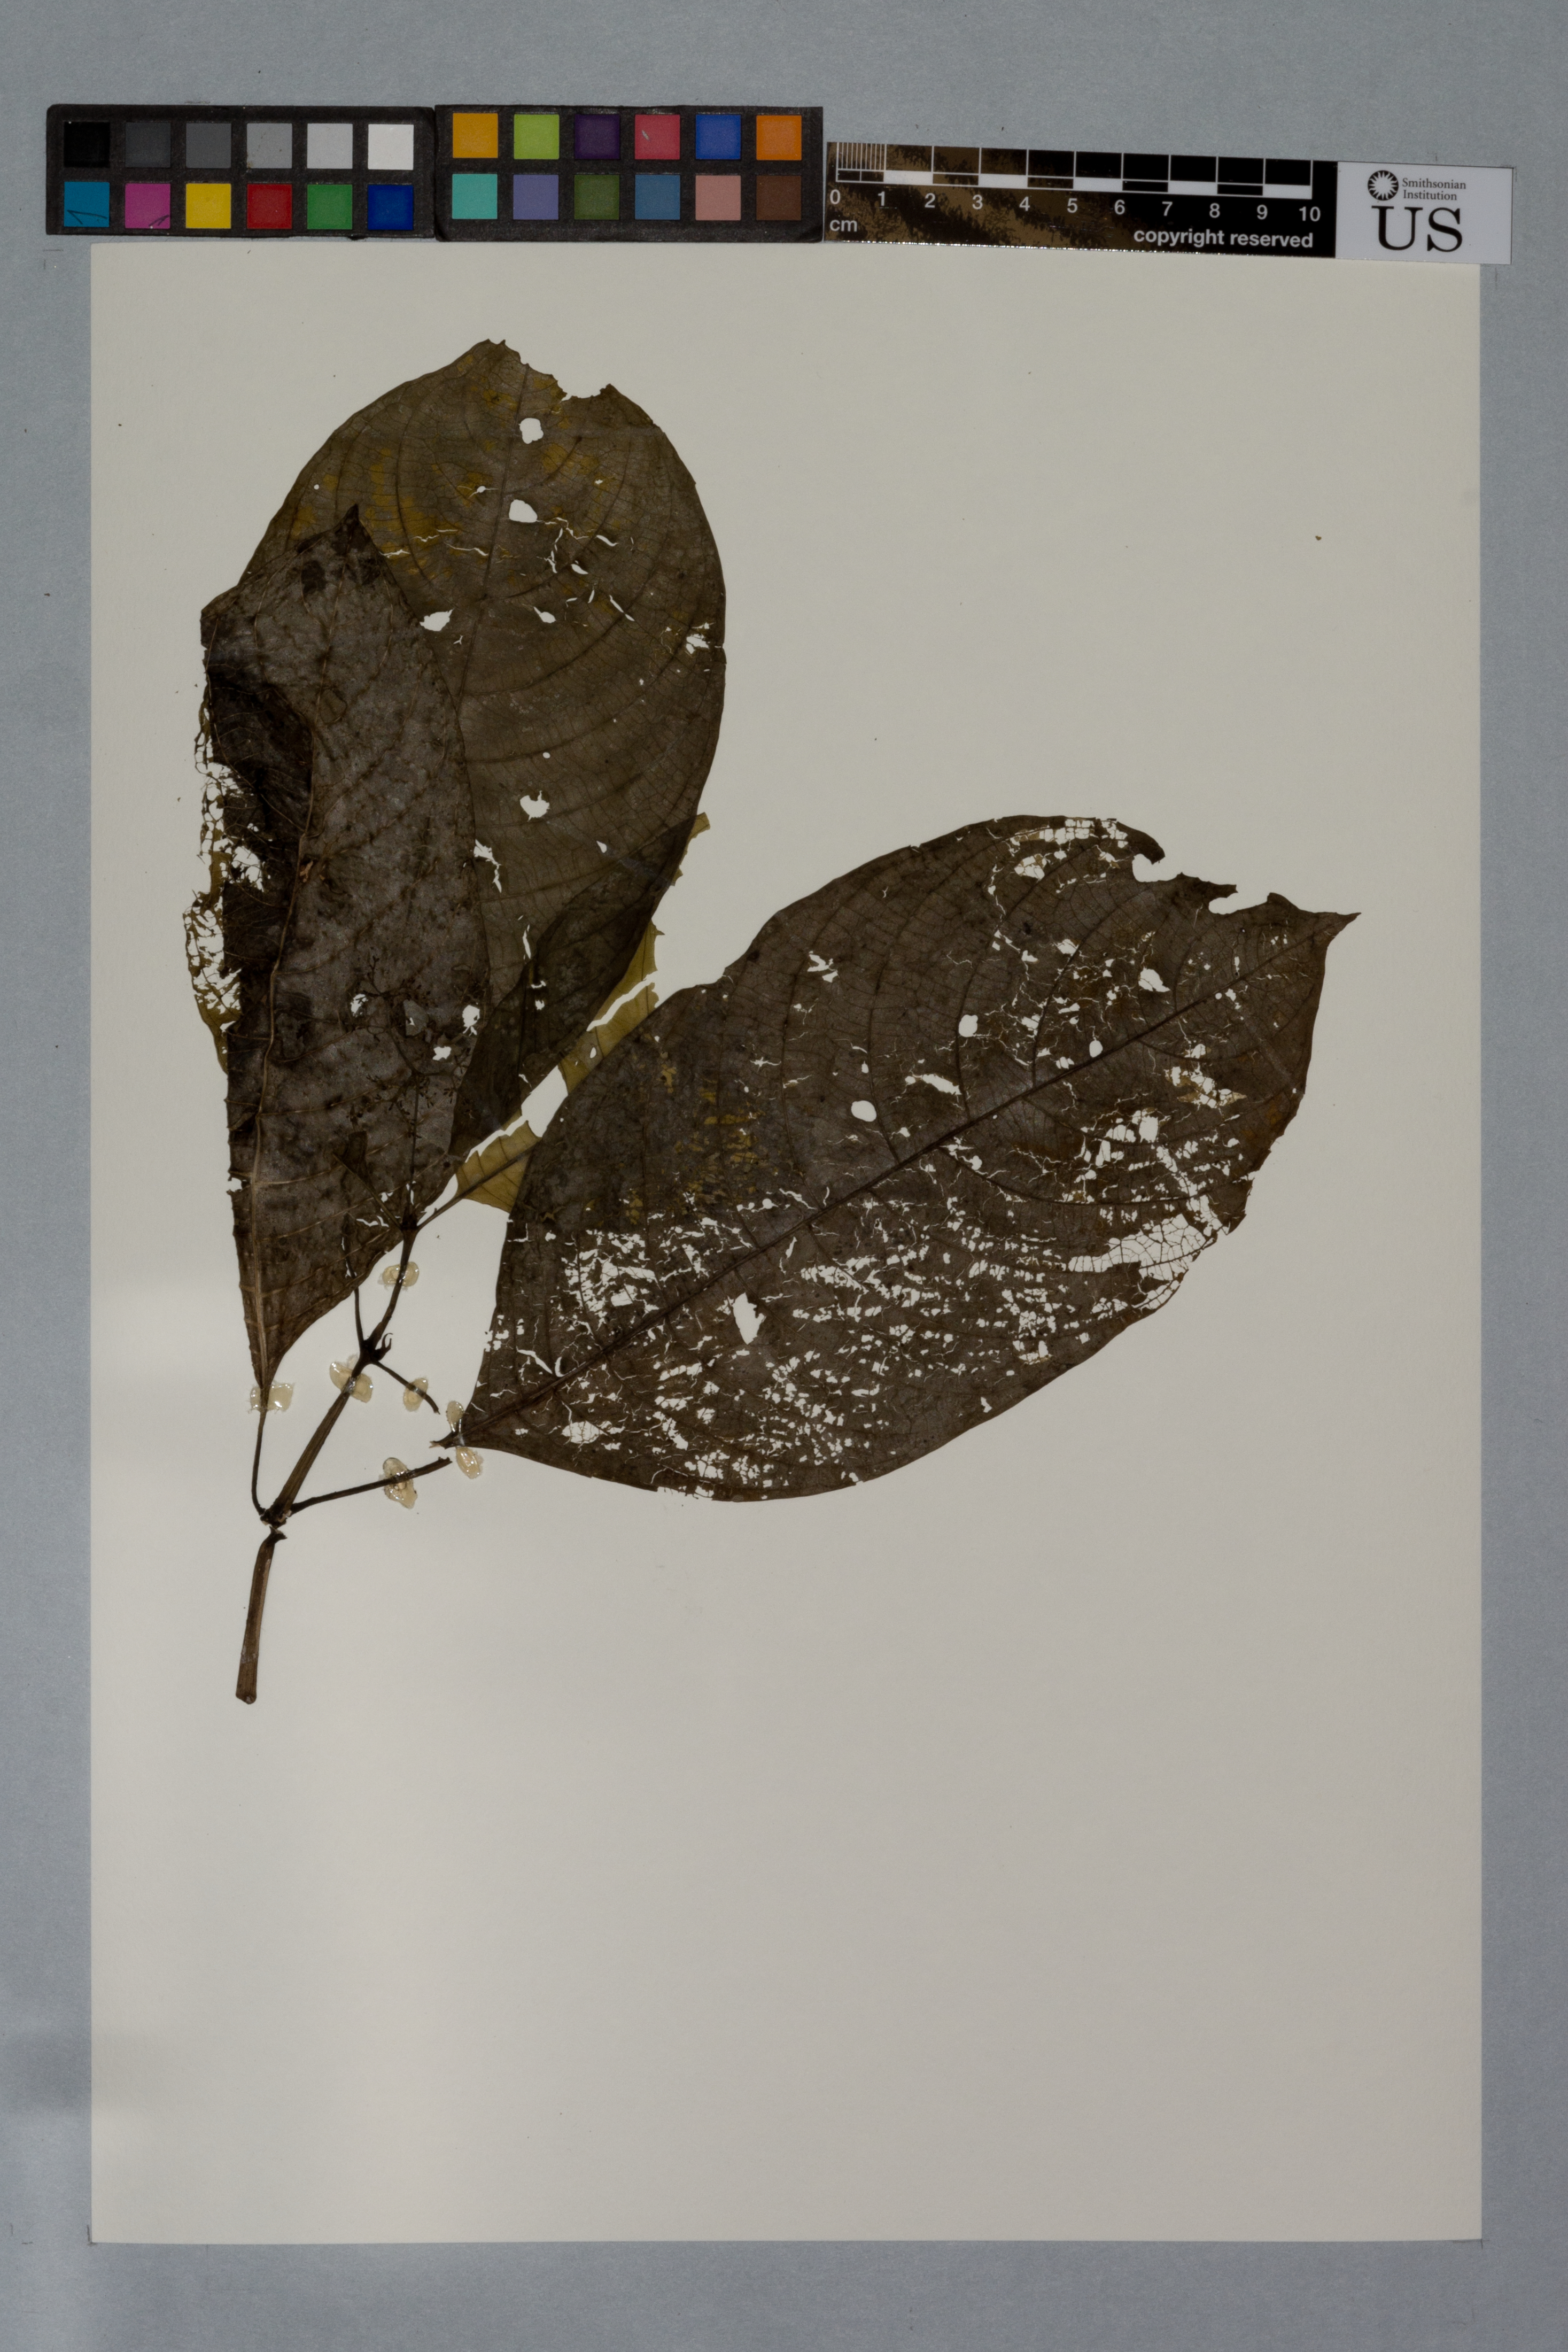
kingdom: Plantae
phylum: Tracheophyta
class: Magnoliopsida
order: Gentianales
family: Rubiaceae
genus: Psychotria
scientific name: Psychotria microbotrys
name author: Ruiz ex Standl.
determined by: Kirkbride, J. H.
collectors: J.-J. de Granville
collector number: B 5215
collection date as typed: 16-Mar-75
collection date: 1975-03-16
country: French Guiana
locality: Takawana, Haut Oyapock, cote de la parcelle nr. 2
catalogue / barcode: US 2835123